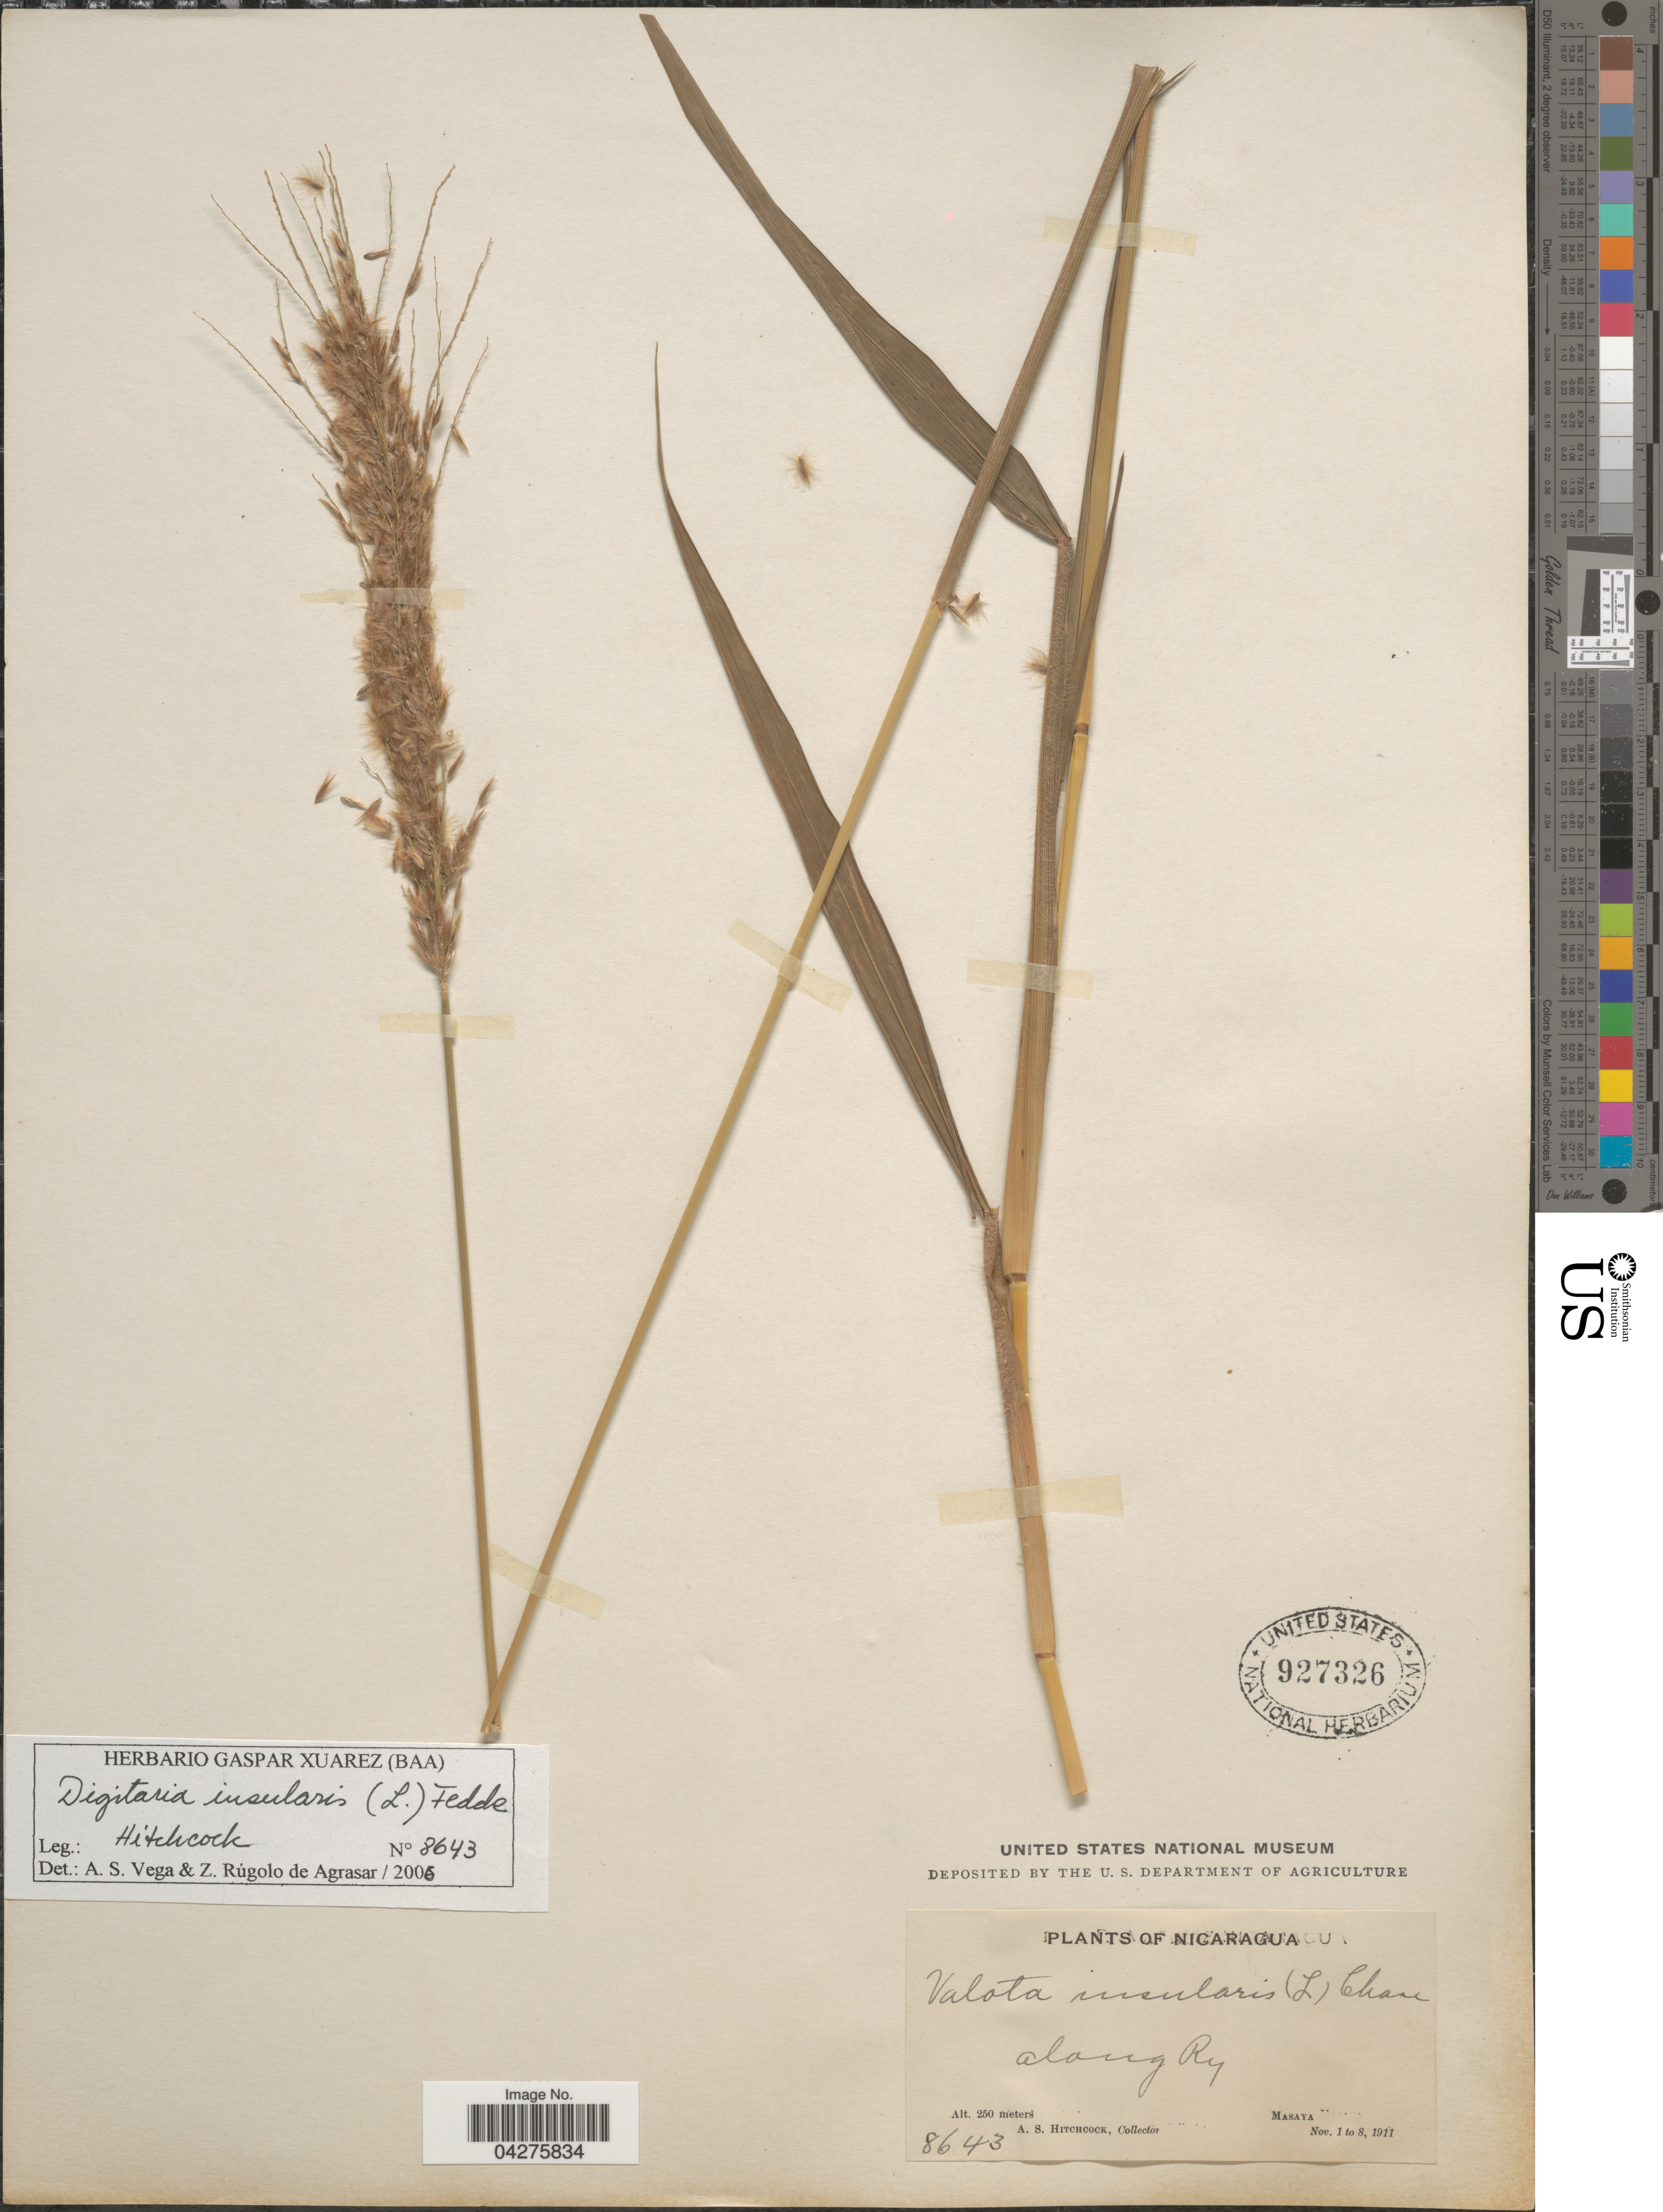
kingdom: Plantae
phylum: Tracheophyta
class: Liliopsida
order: Poales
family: Poaceae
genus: Digitaria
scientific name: Digitaria insularis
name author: (L.) Fedde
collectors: A. S. Hitchcock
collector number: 8643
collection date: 1911-11-01/1911-11-08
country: Nicaragua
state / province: Masaya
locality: Along Ry.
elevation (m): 250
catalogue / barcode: US 927326